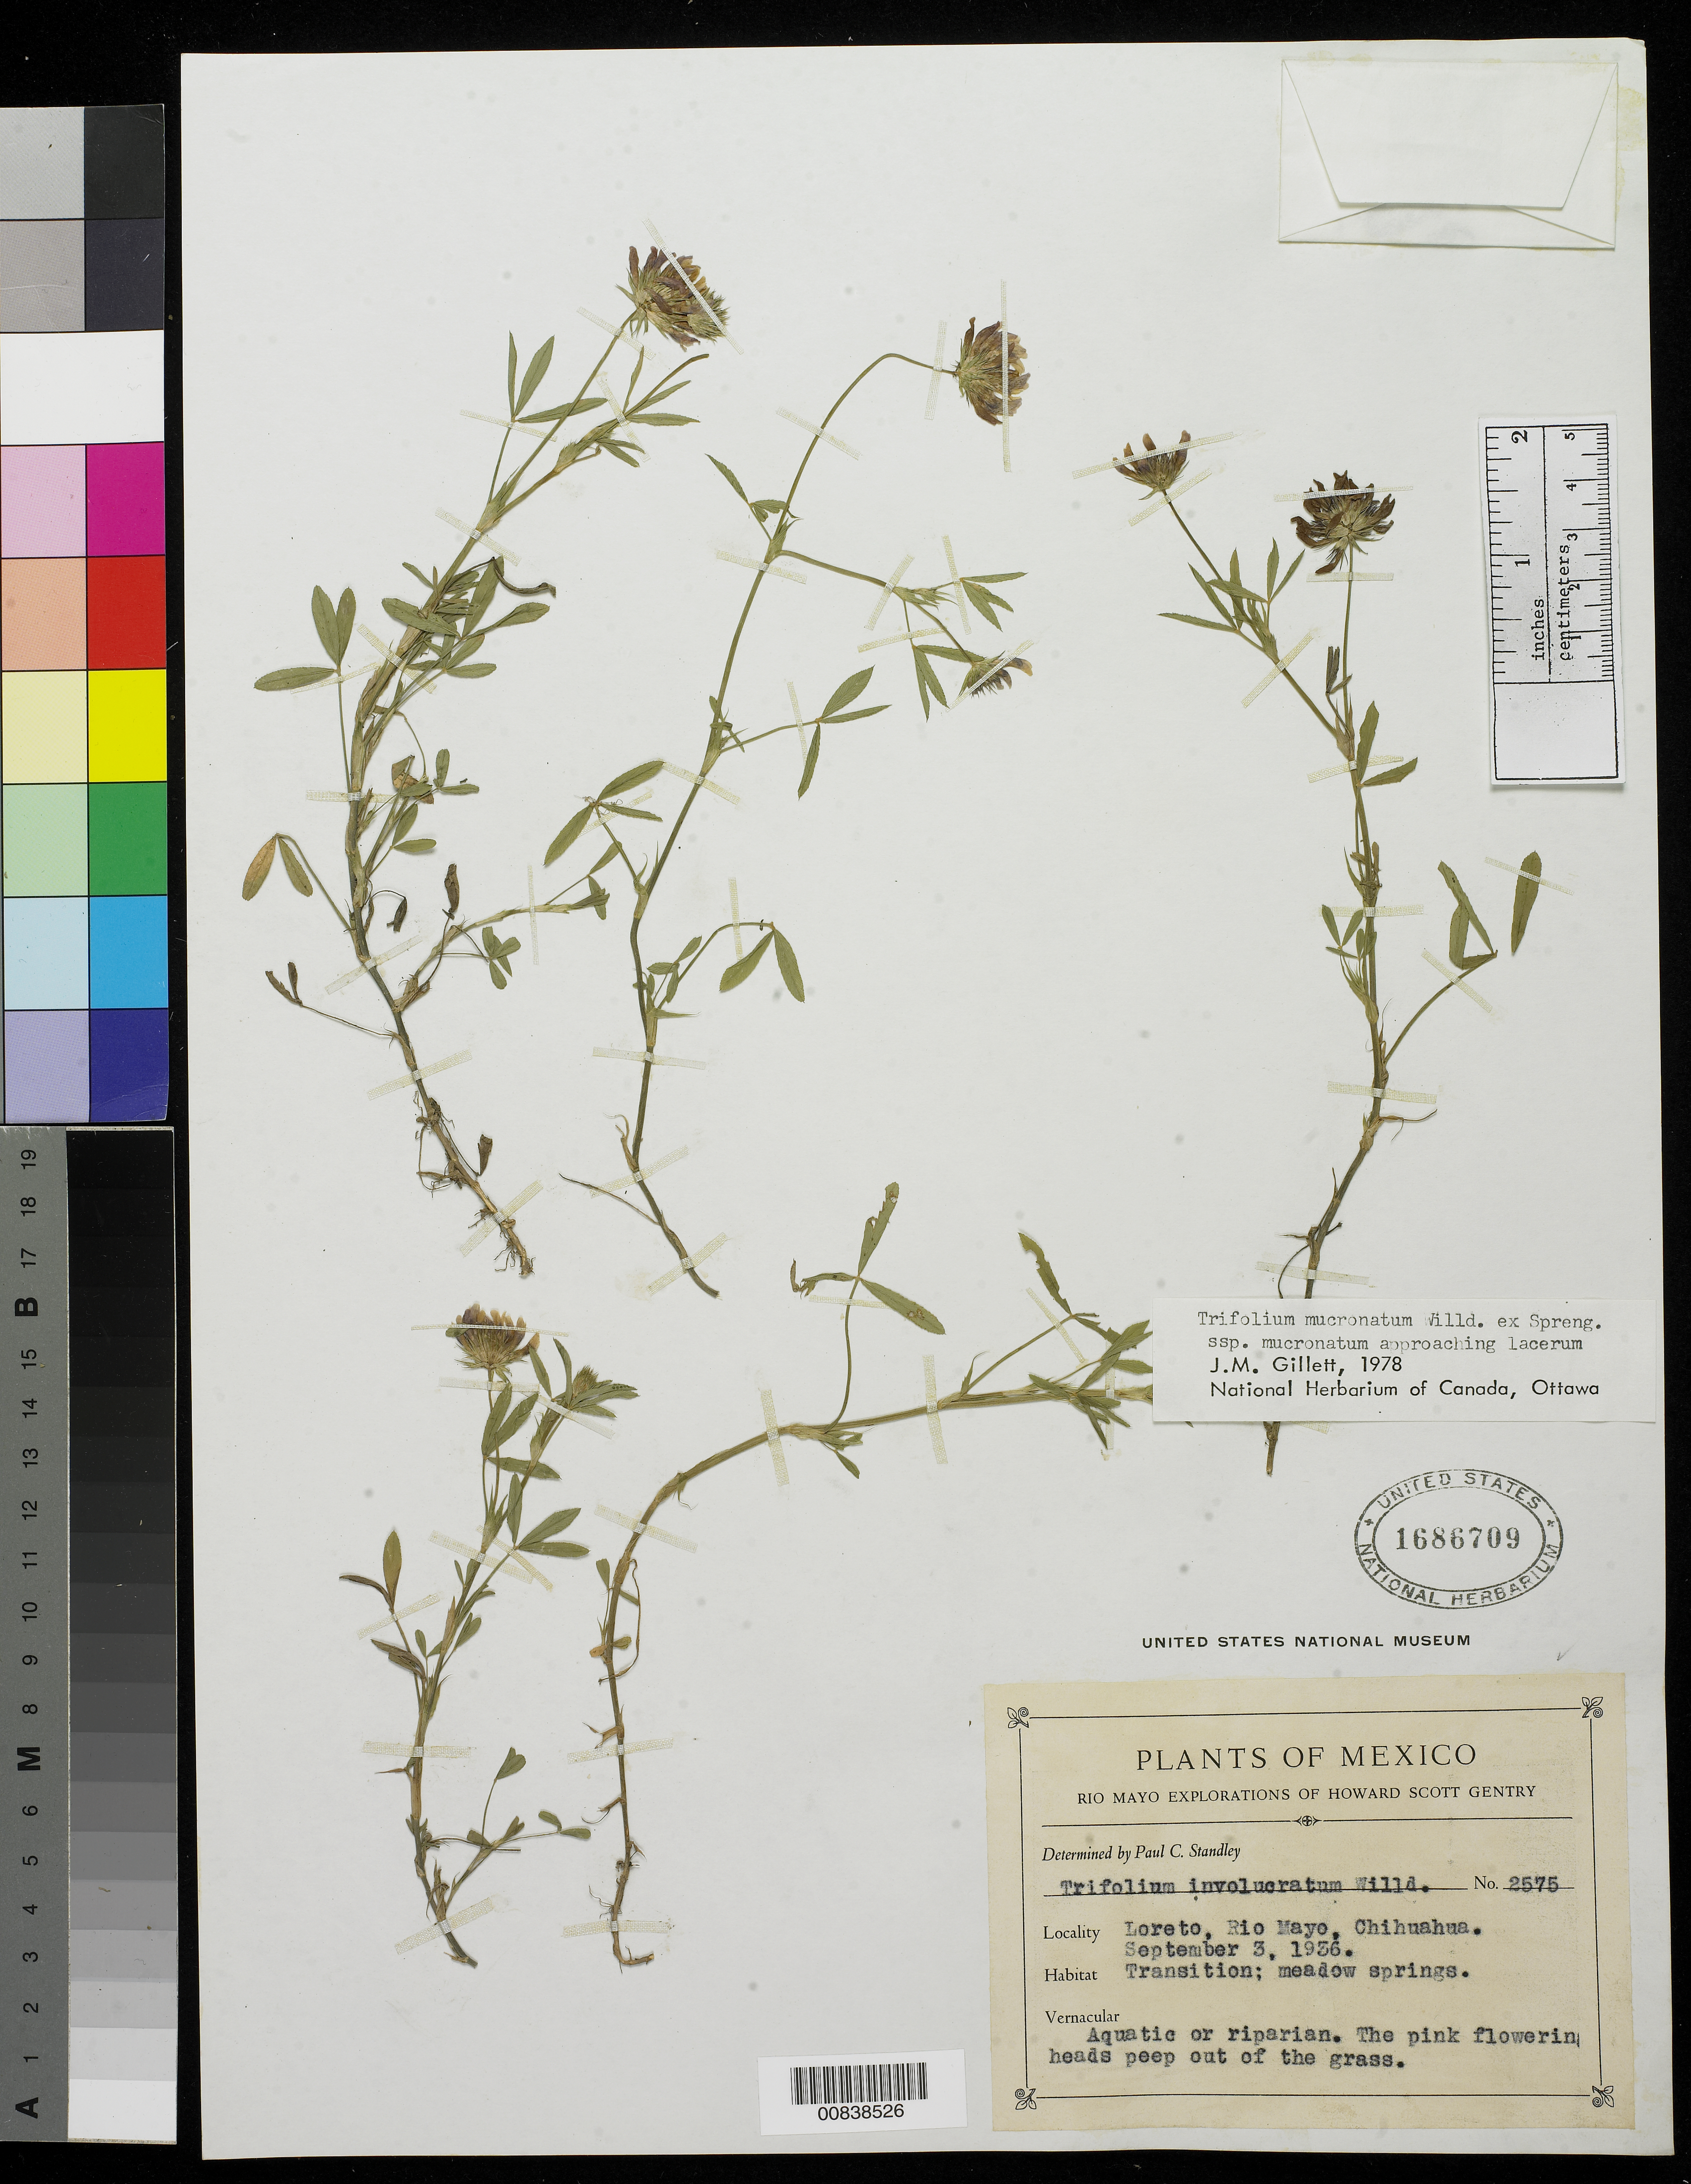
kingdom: Plantae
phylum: Tracheophyta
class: Magnoliopsida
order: Fabales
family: Fabaceae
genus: Trifolium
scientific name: Trifolium mucronatum subsp. mucronatum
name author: Willd. ex Spreng.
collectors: H. S. Gentry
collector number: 2575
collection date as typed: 03 Sep 1936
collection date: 1936-09-03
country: Mexico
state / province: Chihuahua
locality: Loreto, Rio Mayo, Chihuahua.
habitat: Transition; meadow springs.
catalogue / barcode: US 1686709